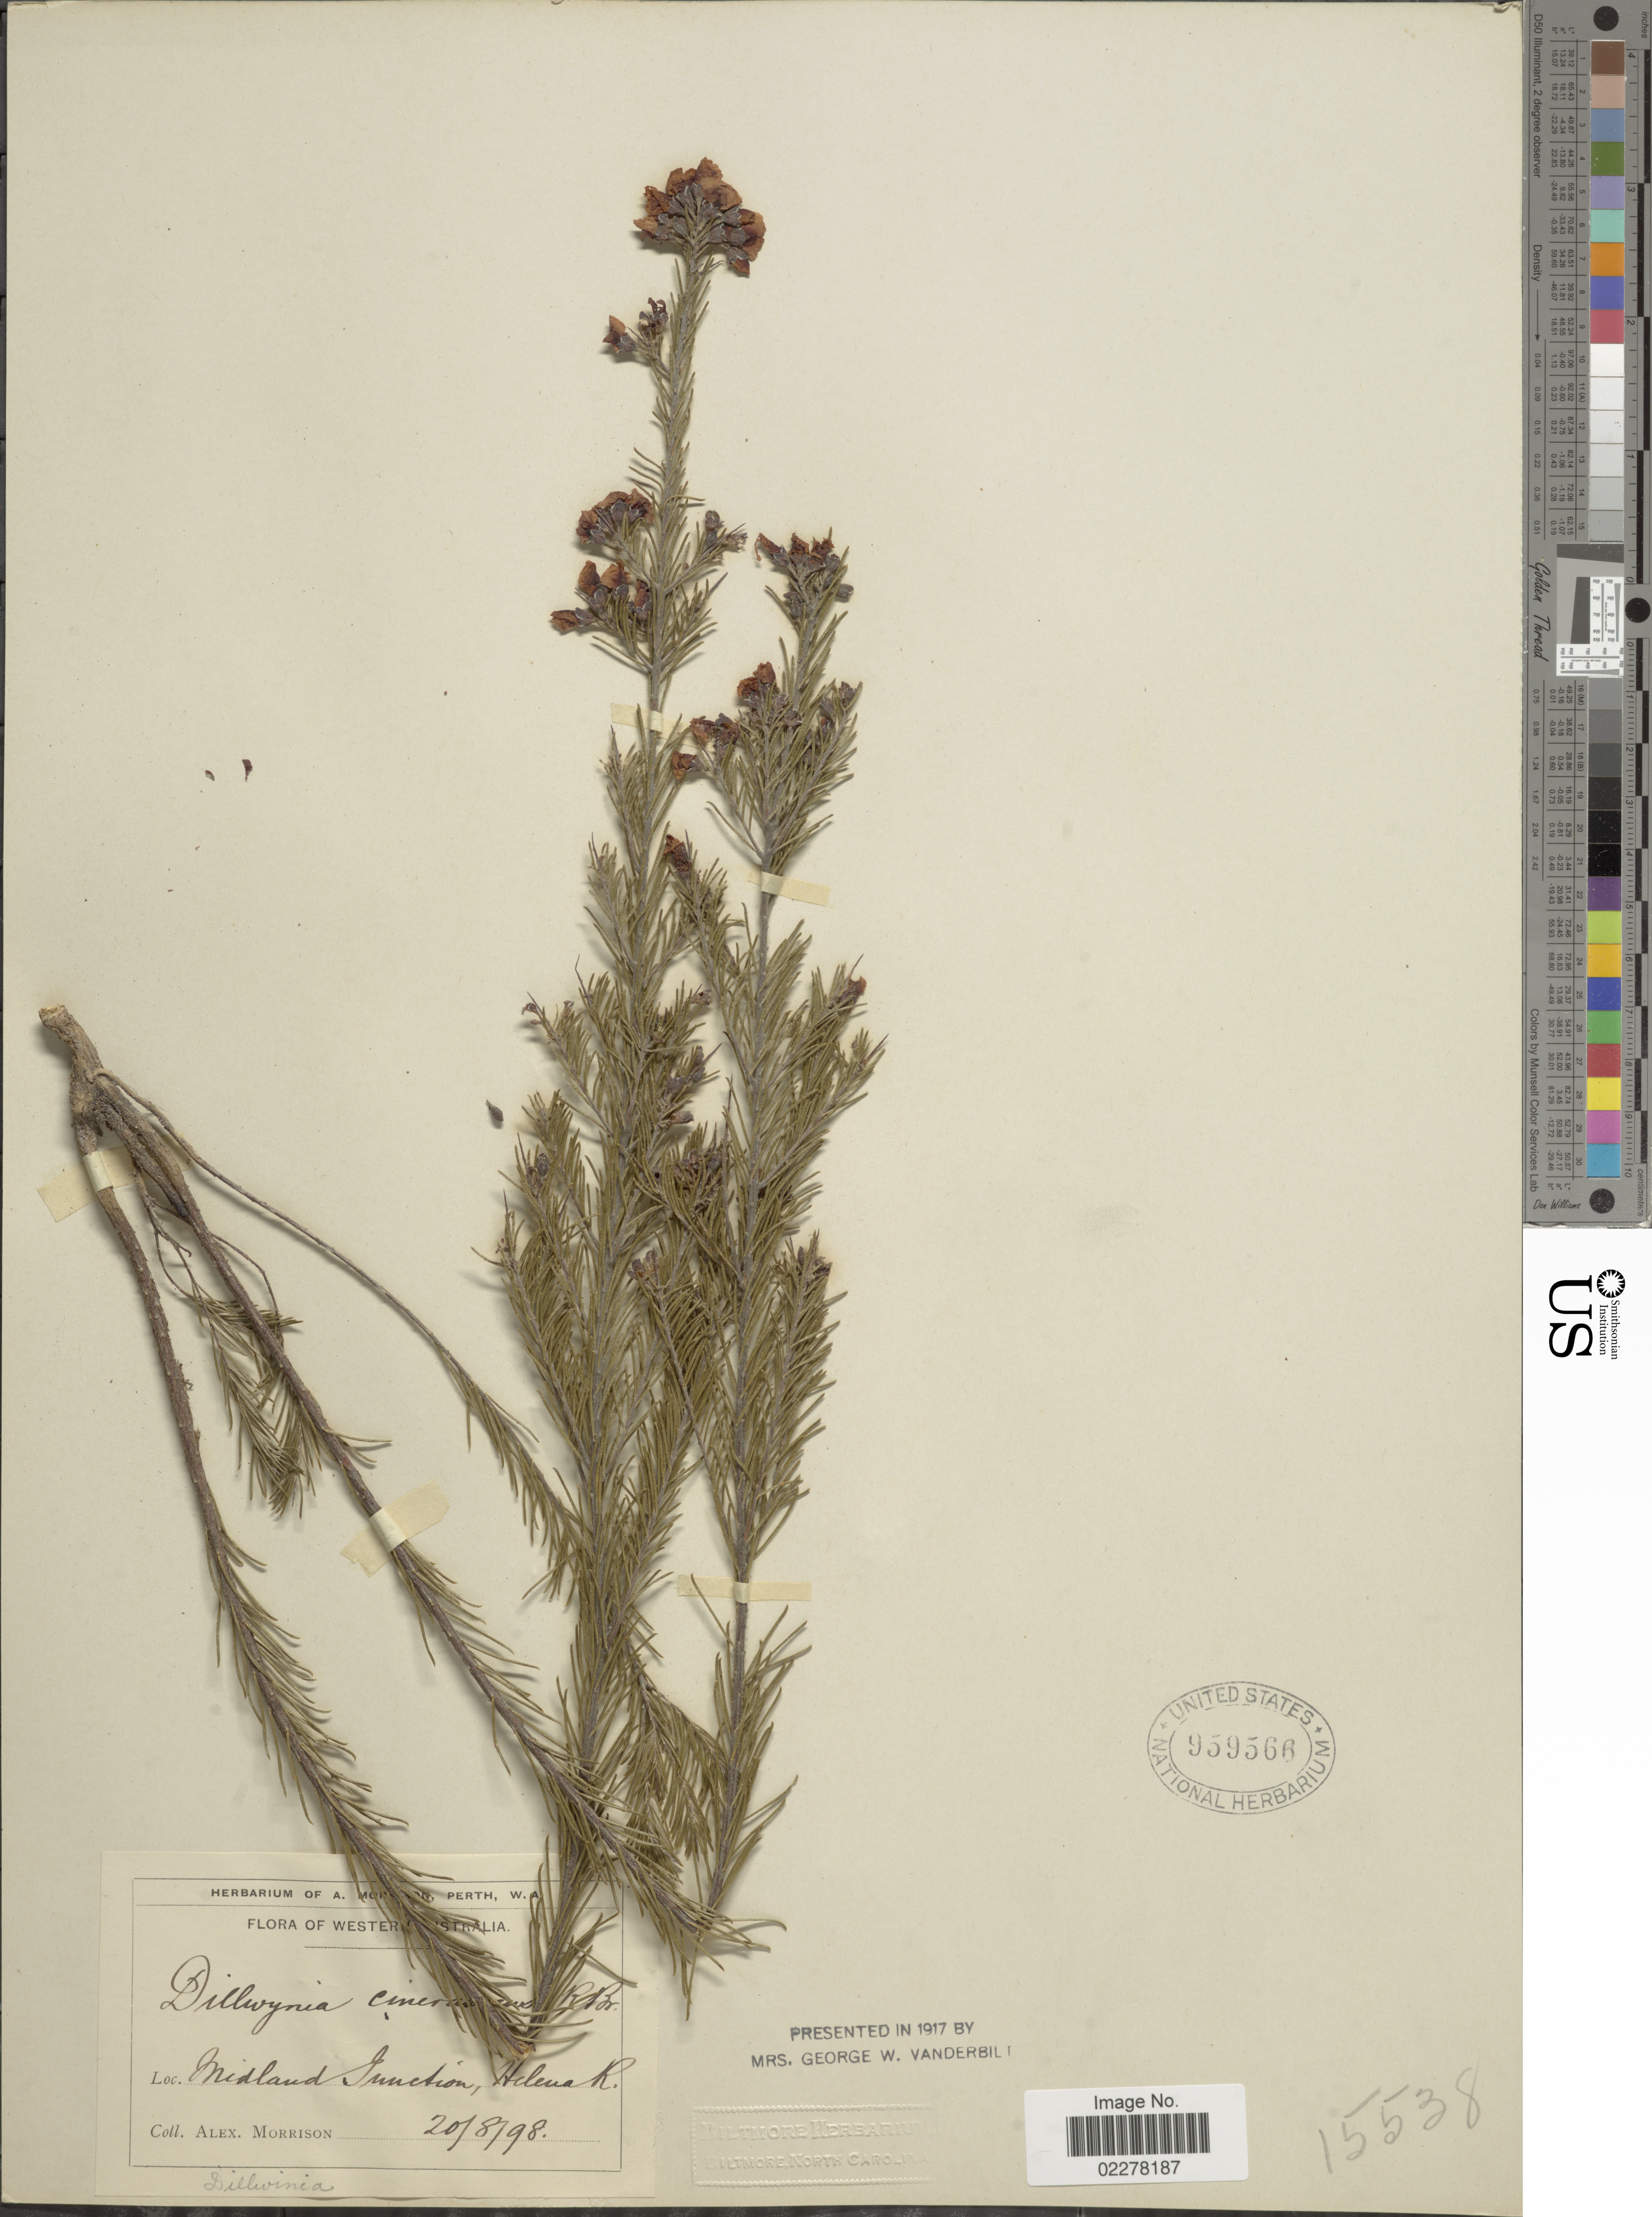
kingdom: Plantae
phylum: Tracheophyta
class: Magnoliopsida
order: Fabales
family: Fabaceae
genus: Dillwynia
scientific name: Dillwynia cinerascens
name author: R. Br.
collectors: A. Morrison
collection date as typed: Transcribed d/m/y: 20/8/98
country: Australia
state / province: Western Australia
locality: Midland Junction, Helena R.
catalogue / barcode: US 959566